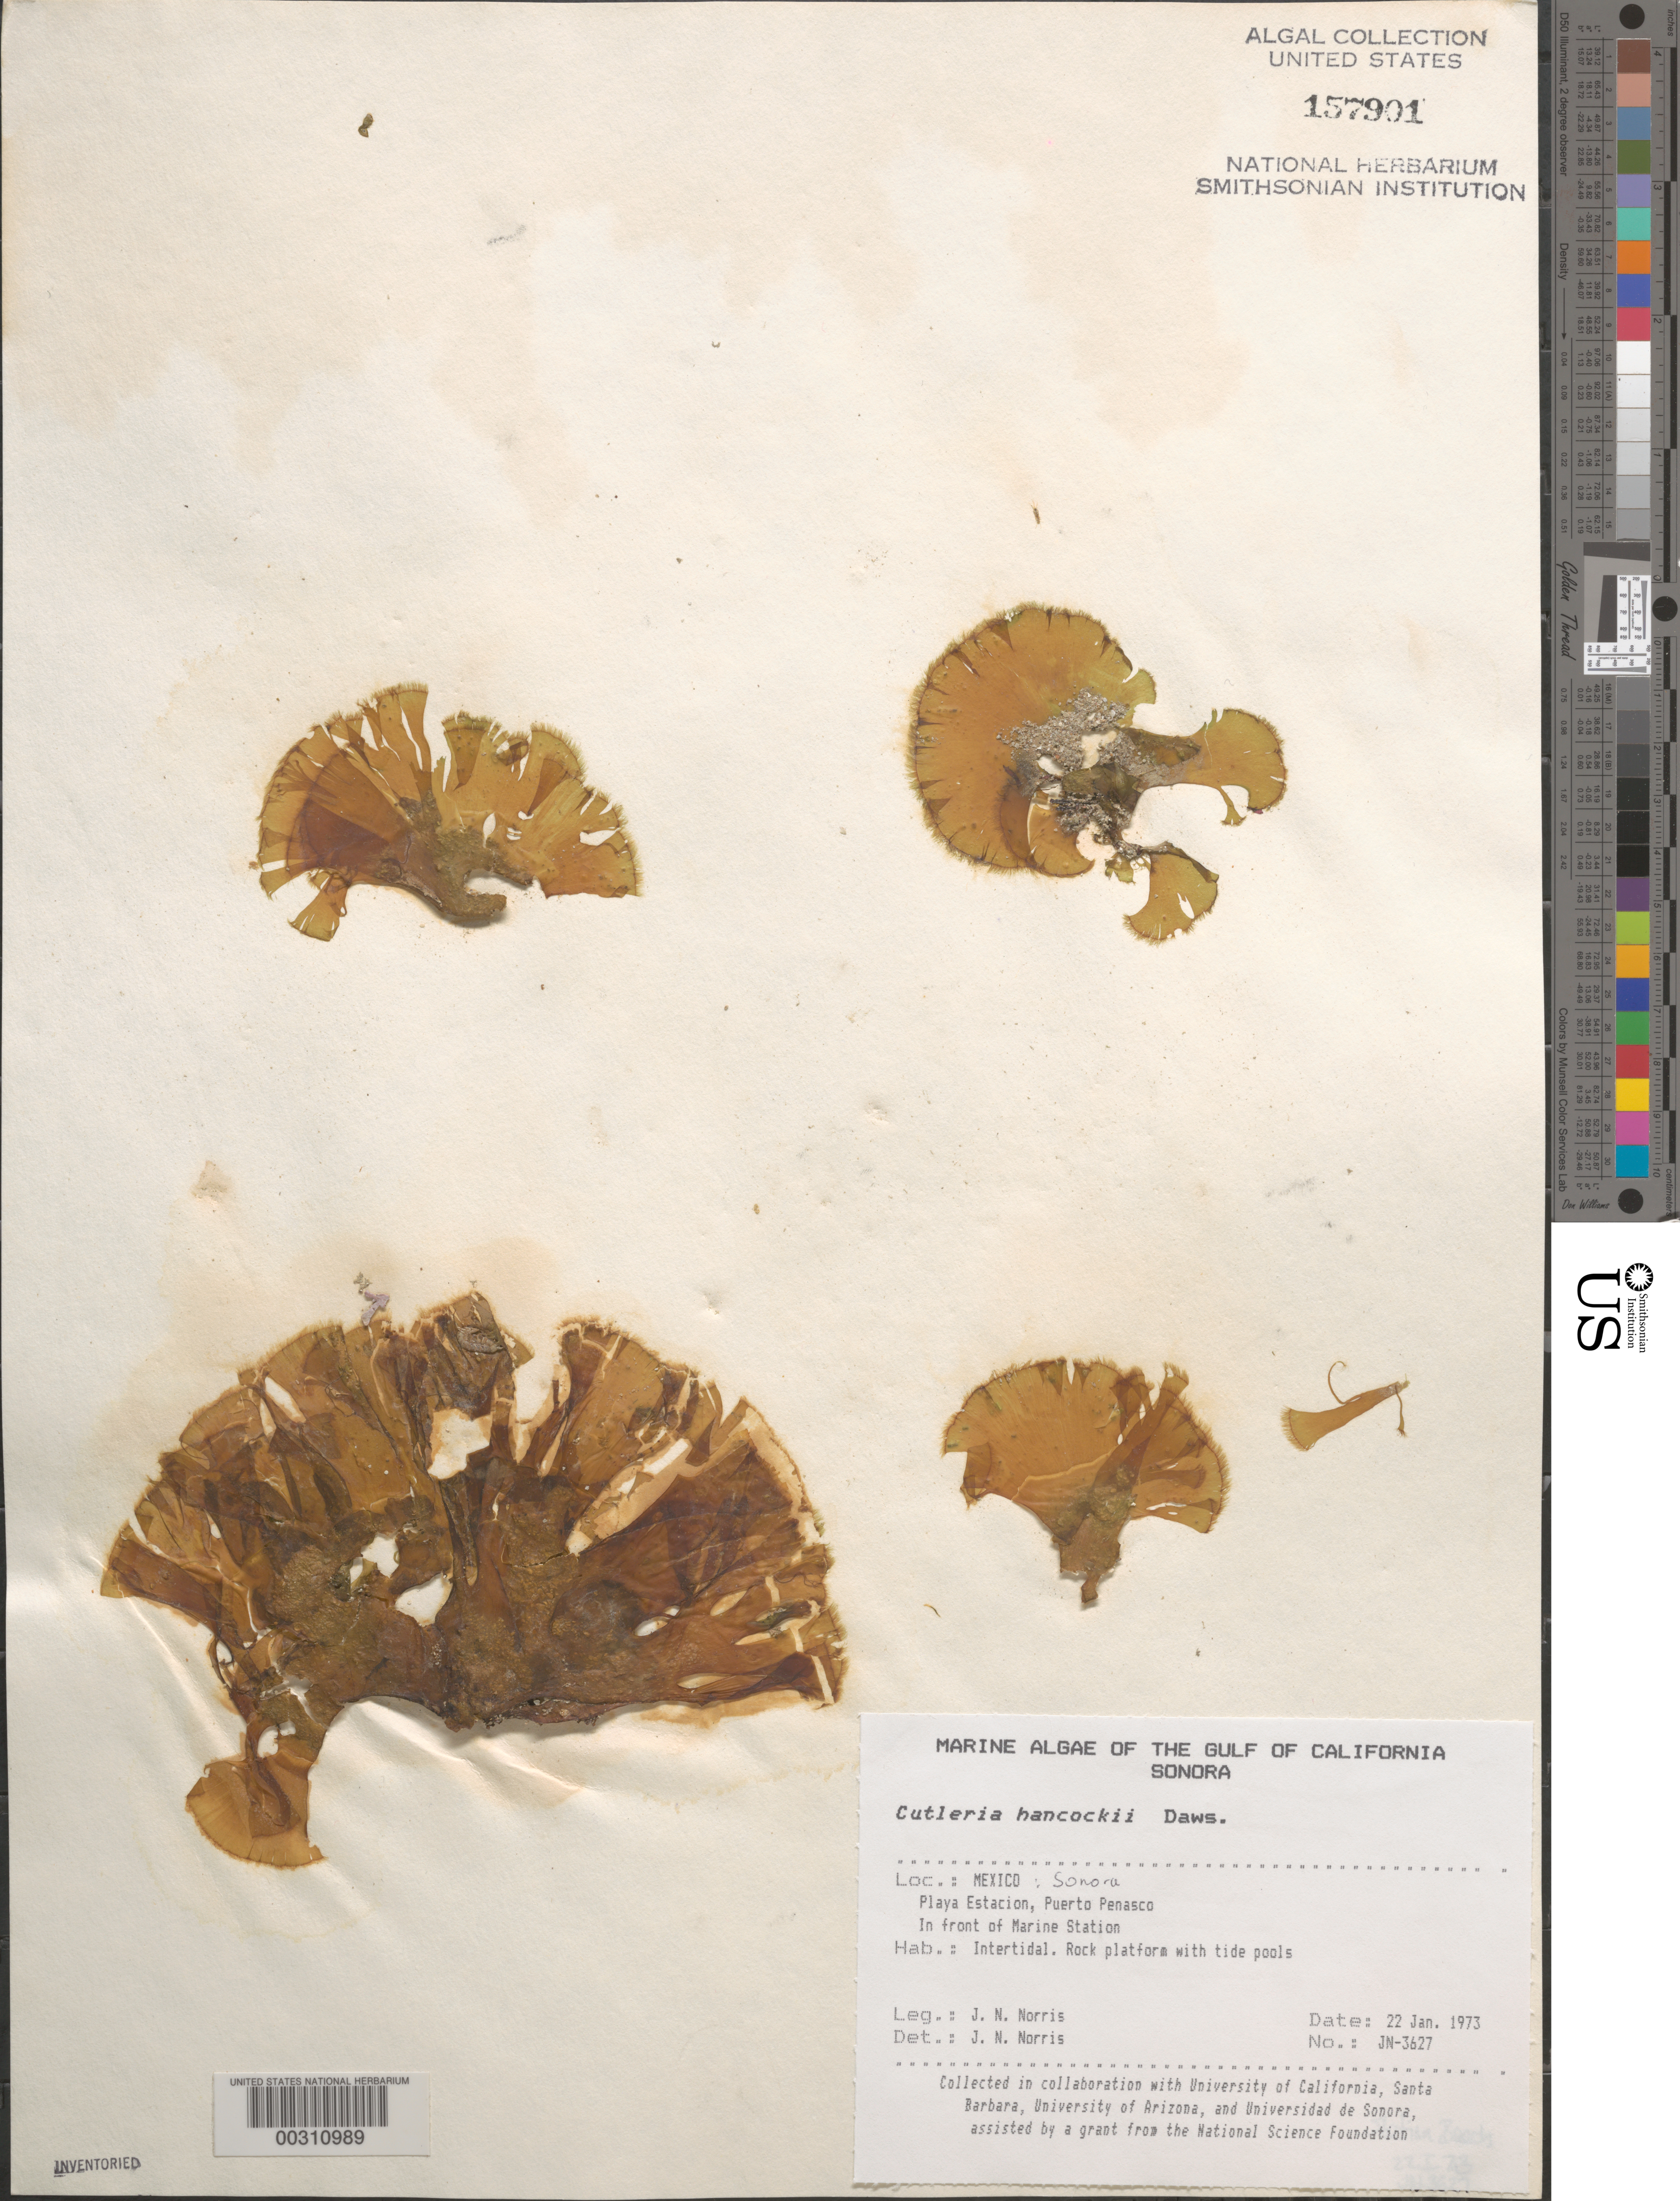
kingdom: Chromista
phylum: Ochrophyta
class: Phaeophyceae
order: Cutleriales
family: Cutleriaceae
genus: Cutleria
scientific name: Cutleria hancockii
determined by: Norris, James N.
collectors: J. N. Norris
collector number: JN-3627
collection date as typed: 22 Jan 1973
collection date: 1973-01-22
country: Mexico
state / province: Sonora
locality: Playa Estacion, Puerto Penasco, marine station shore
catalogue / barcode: US 157901